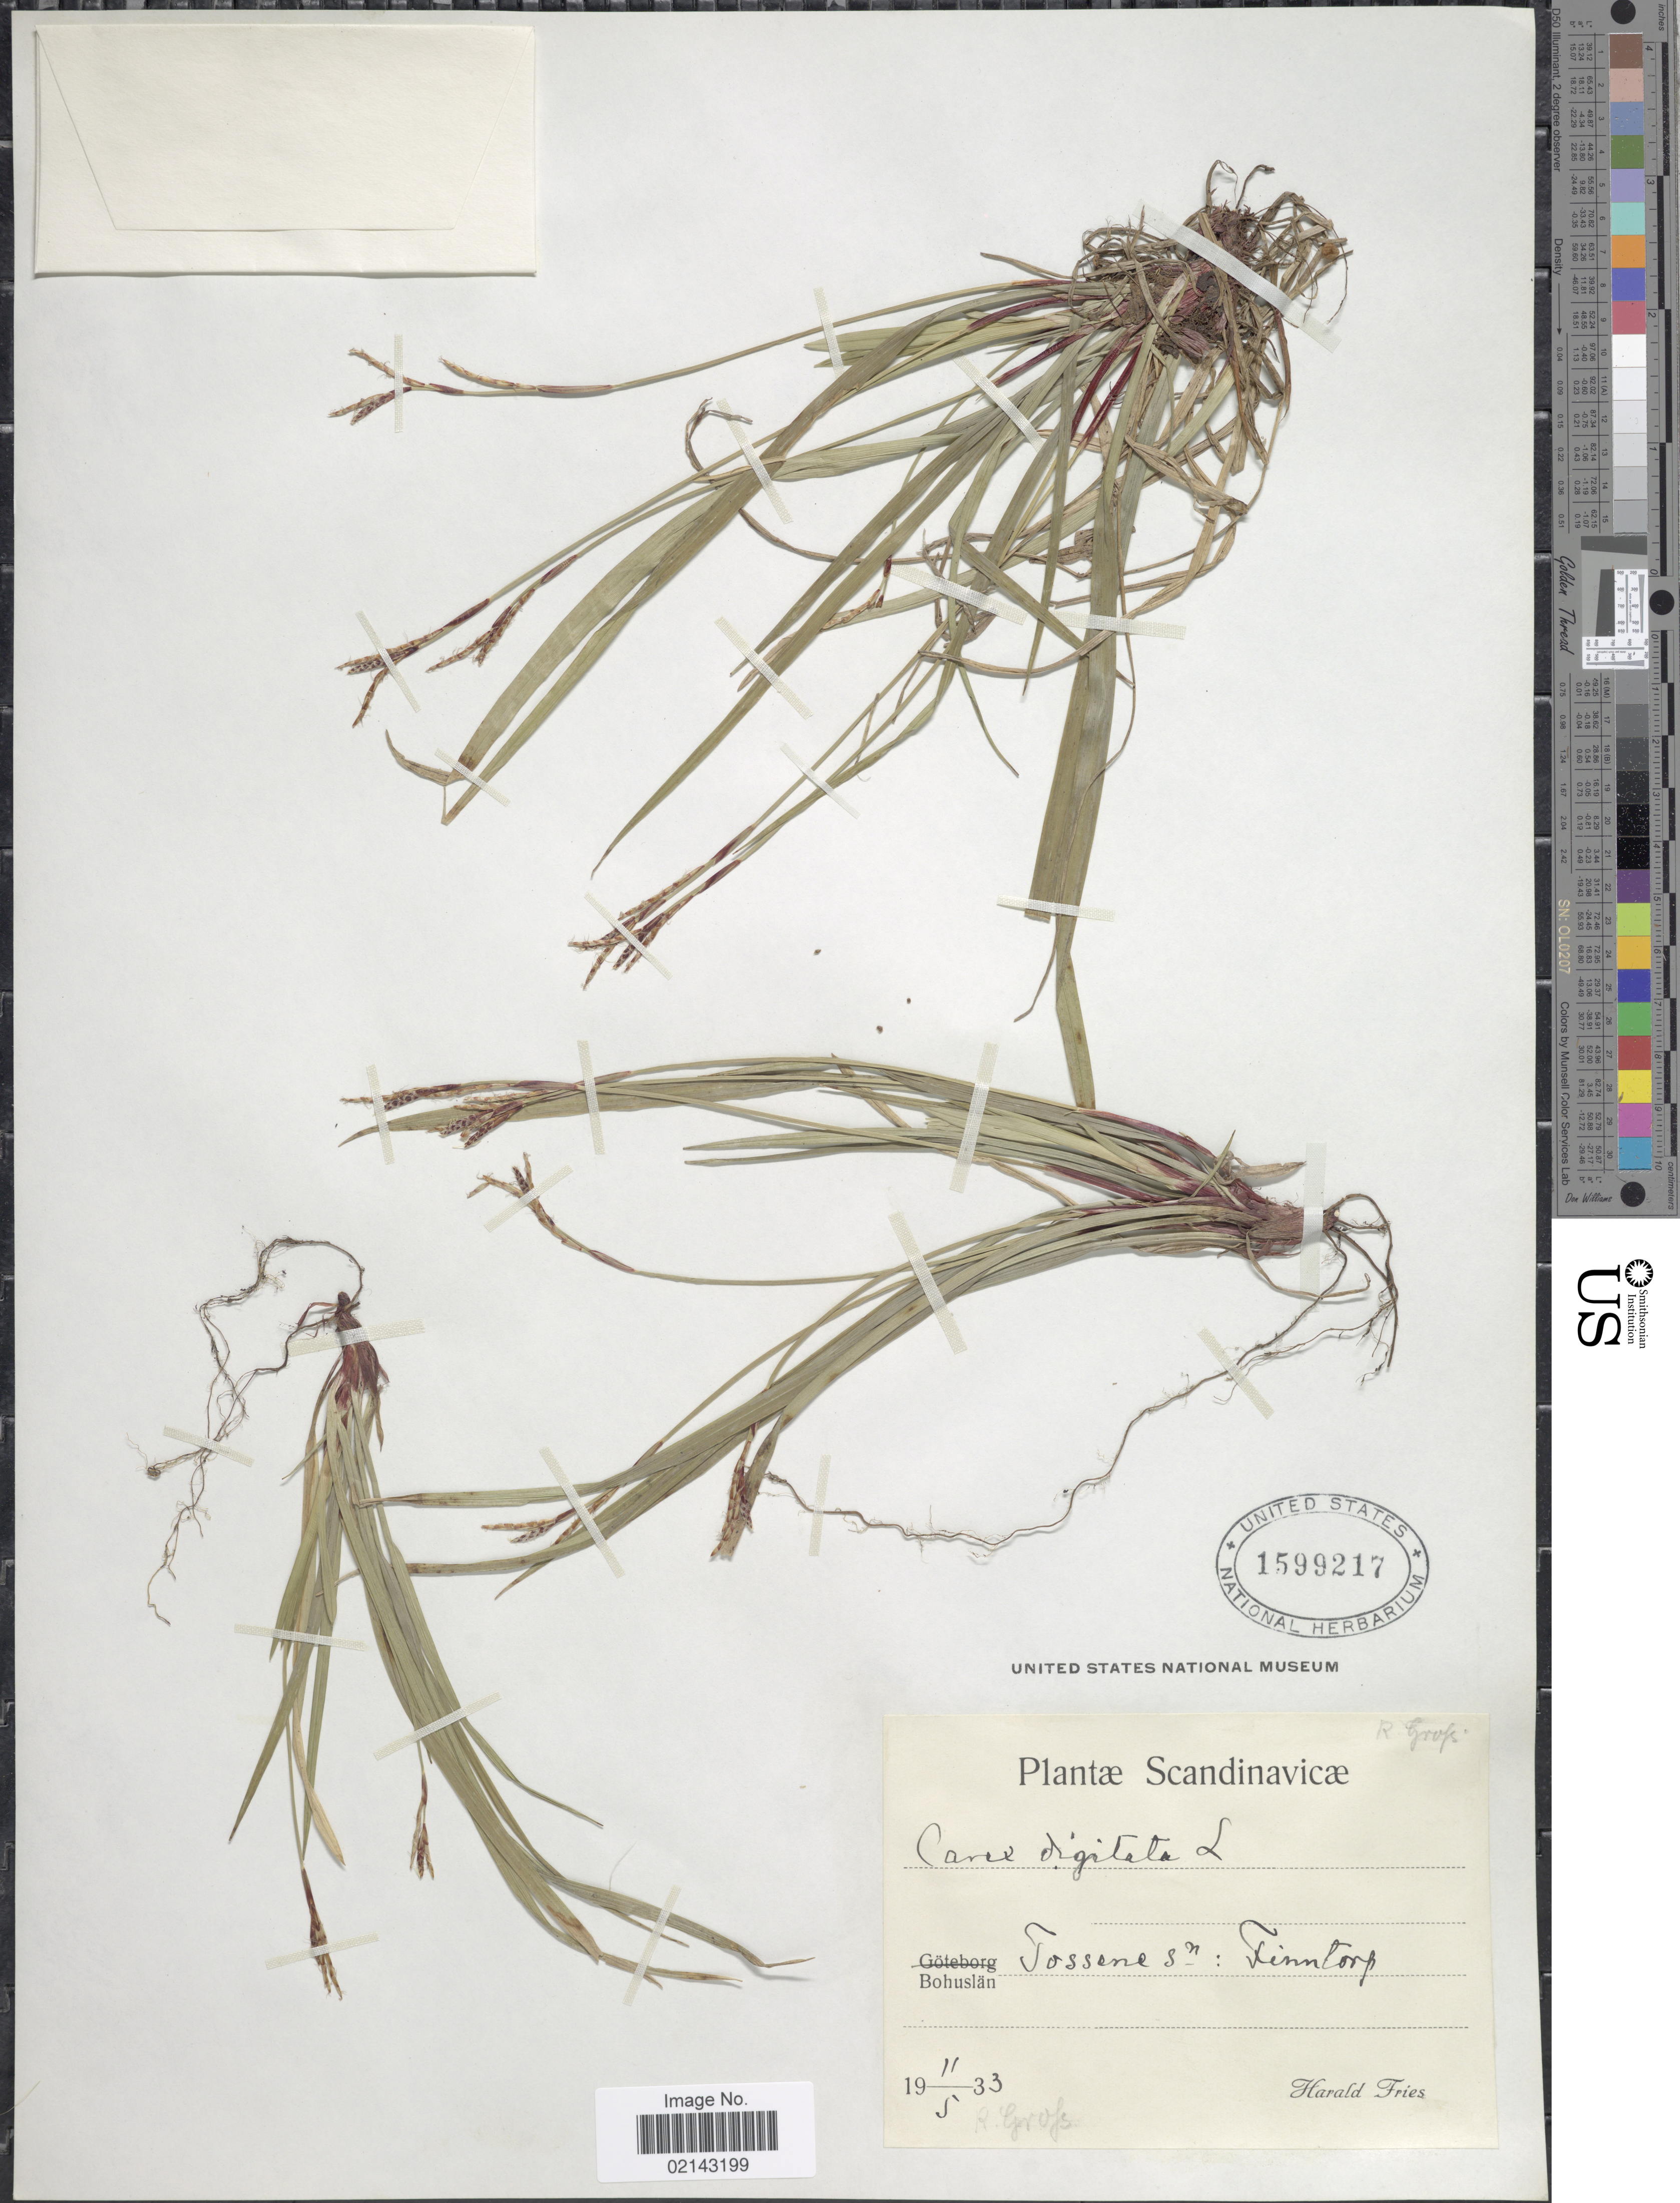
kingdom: Plantae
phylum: Tracheophyta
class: Liliopsida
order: Poales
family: Cyperaceae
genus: Carex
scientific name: Carex digitata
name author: L.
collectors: H. Fries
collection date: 1933-05-11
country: Sweden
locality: Scandinavicae. Bohuslan: Tossene Sn: Tinntorp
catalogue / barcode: US 1599217